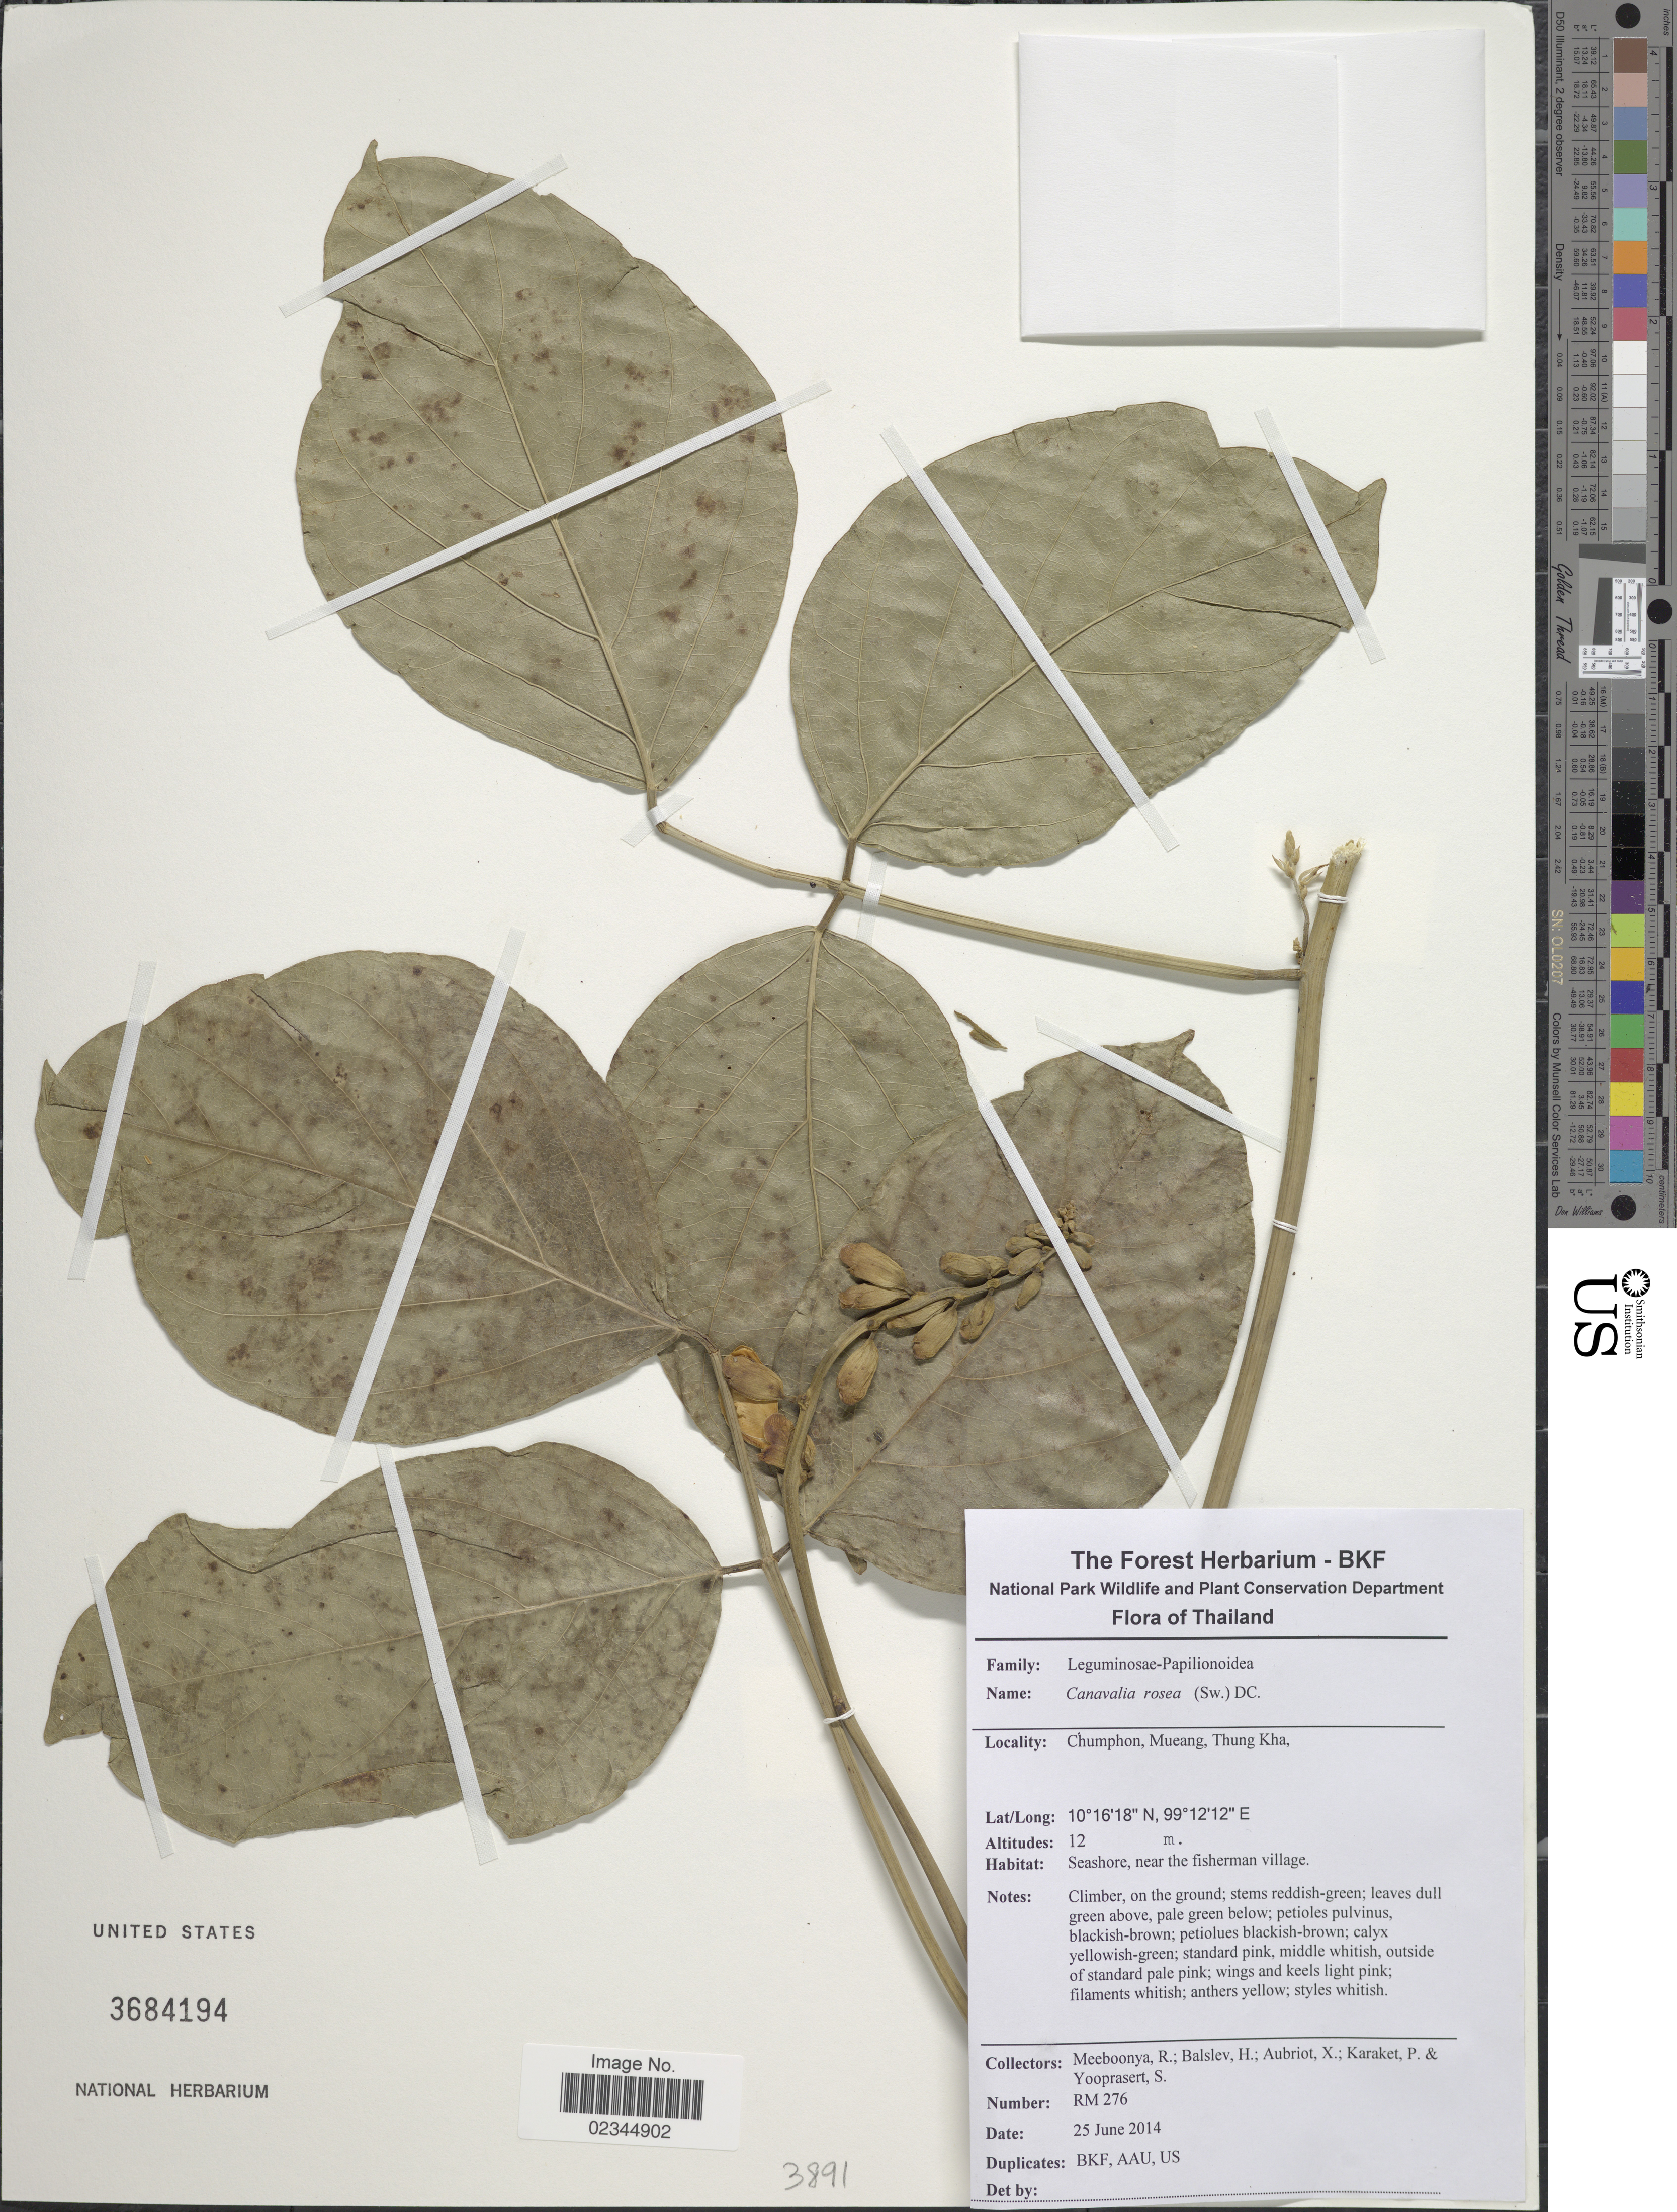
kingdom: Plantae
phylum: Tracheophyta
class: Magnoliopsida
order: Fabales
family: Fabaceae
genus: Canavalia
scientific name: Canavalia rosea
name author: (Sw.) DC.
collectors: R. Meeboonya, H. Balslev, X. Aubriot, P. Karaket & S. Yooprasert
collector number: RM276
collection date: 2014-06-25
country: Thailand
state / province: Chumpon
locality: Mueang, Thung Kha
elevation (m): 12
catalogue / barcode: US 3684194